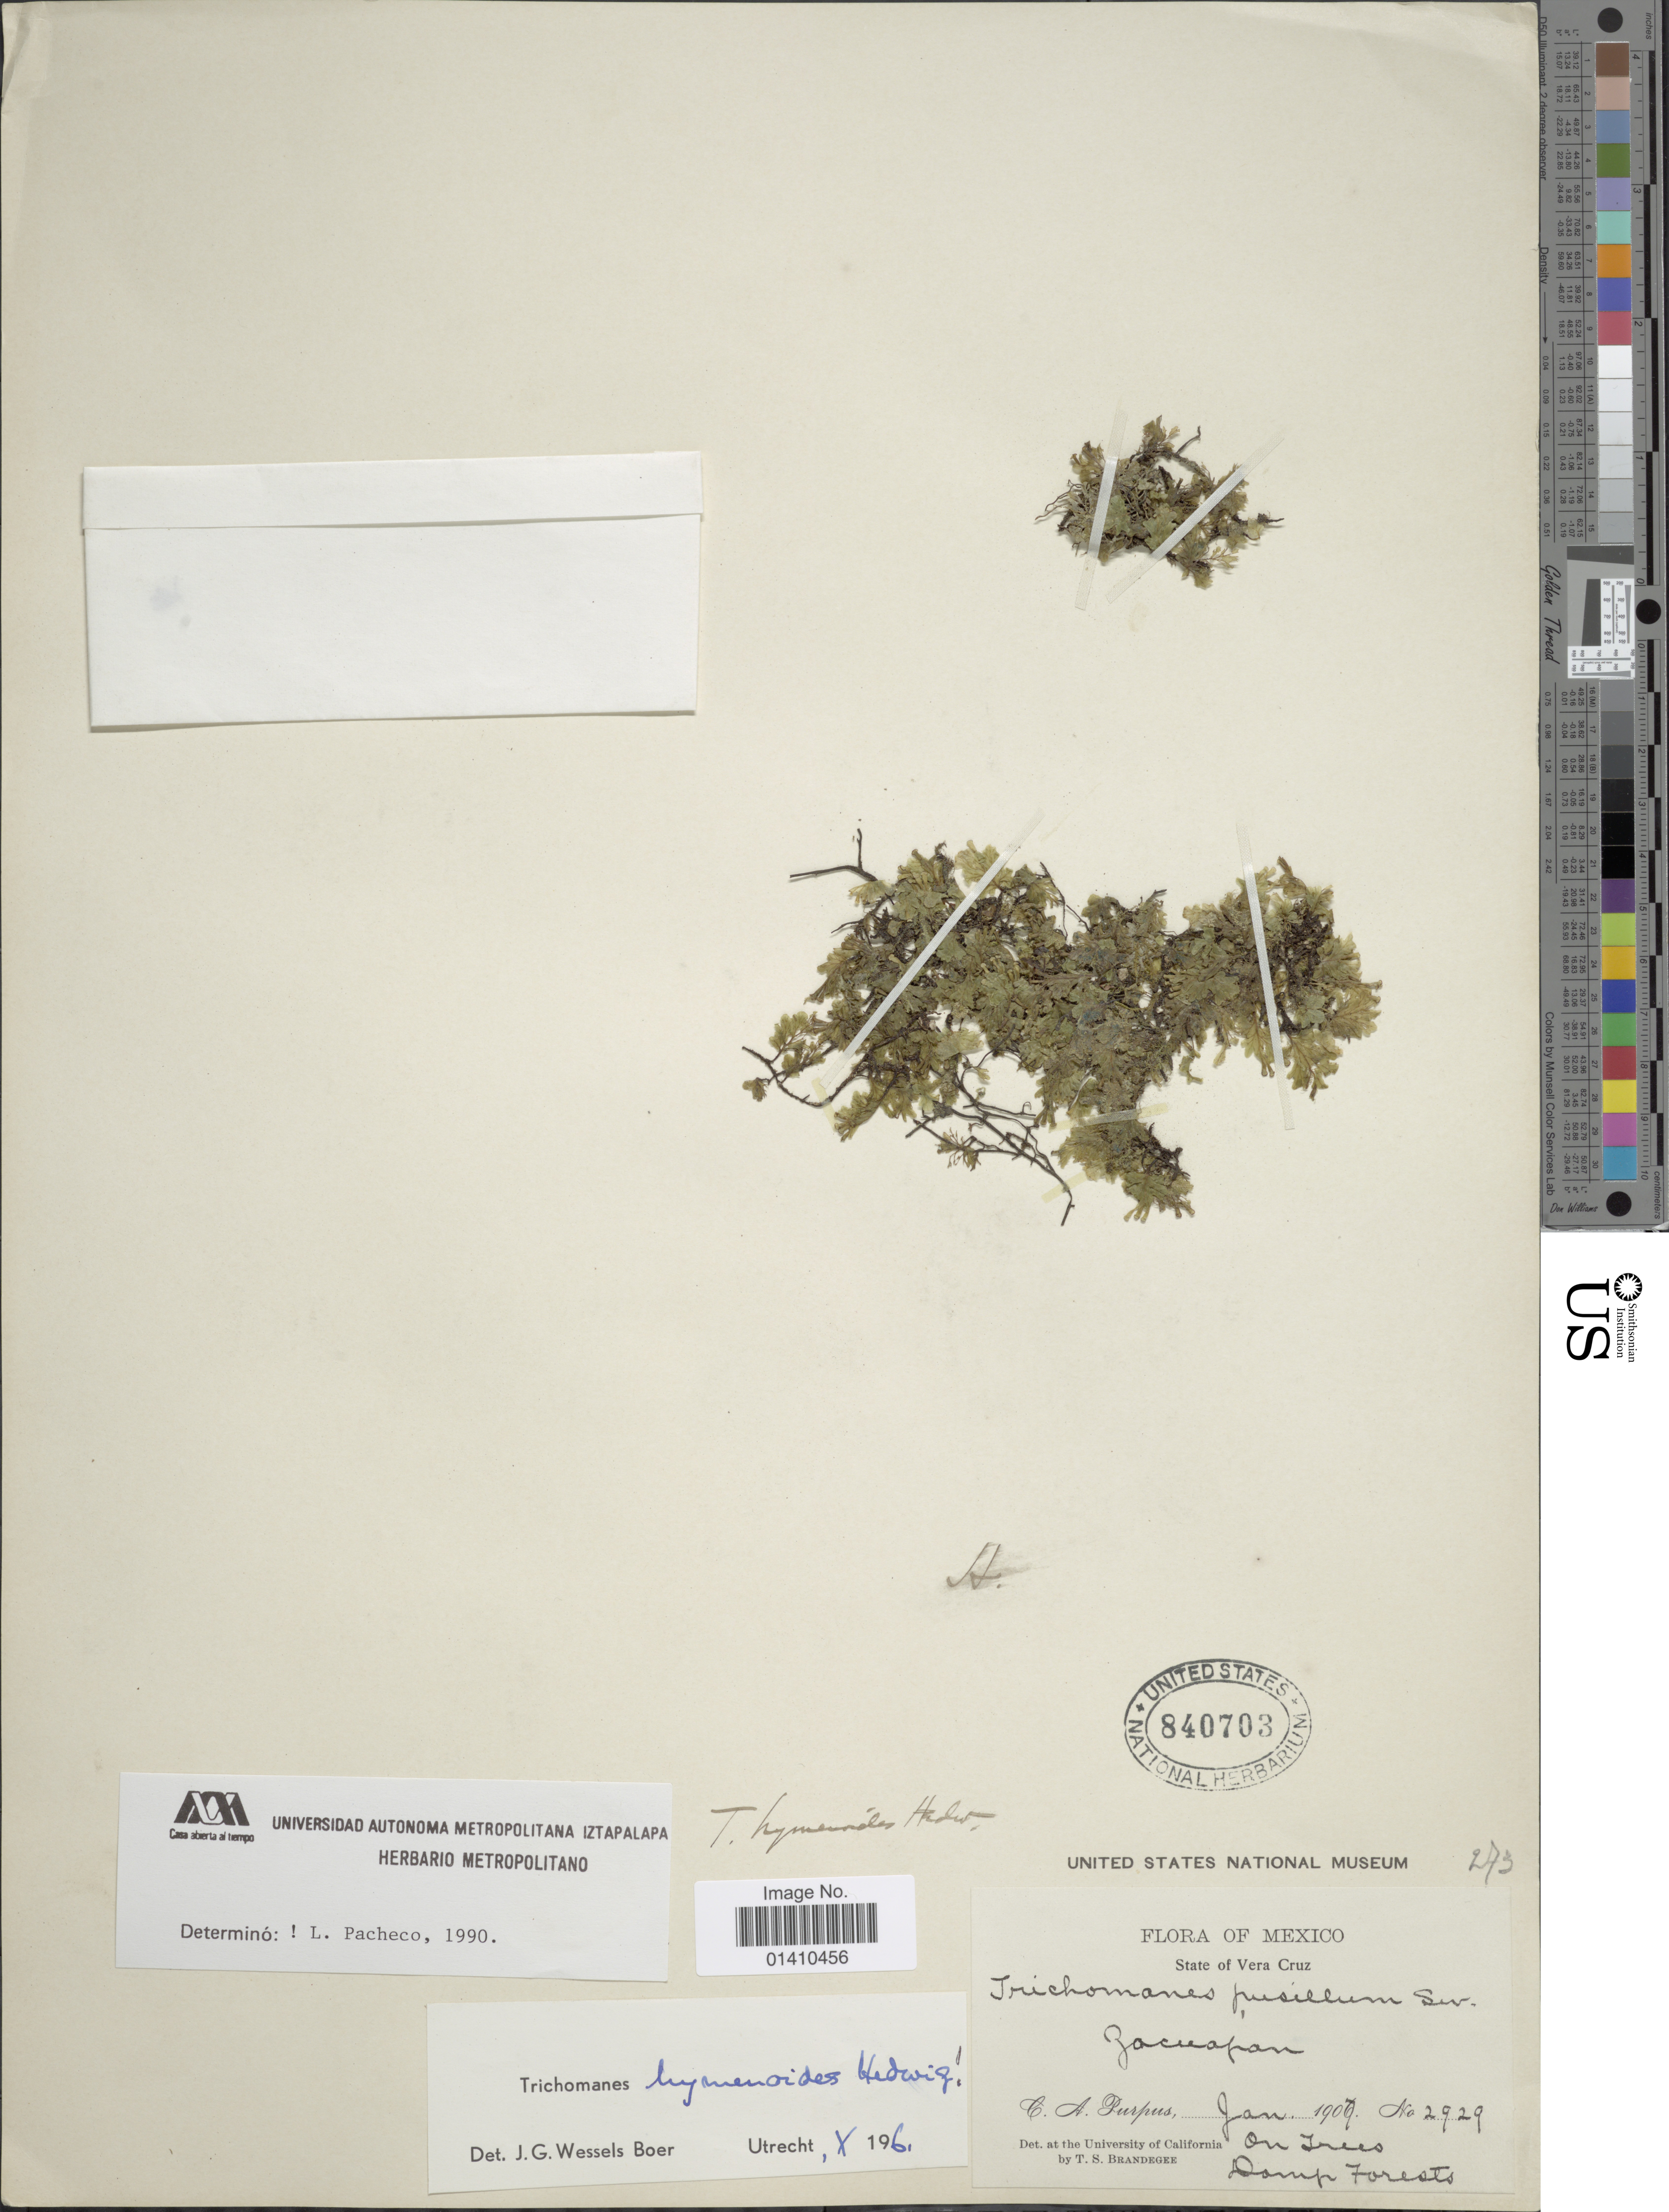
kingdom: Plantae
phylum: Tracheophyta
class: Polypodiopsida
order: Hymenophyllales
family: Hymenophyllaceae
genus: Didymoglossum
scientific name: Didymoglossum hymenoides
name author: (Hedw.) Copel.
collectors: C. A. Purpus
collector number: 2929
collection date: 1907-01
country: Mexico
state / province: Veracruz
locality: Zacuapan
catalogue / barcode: US 840703